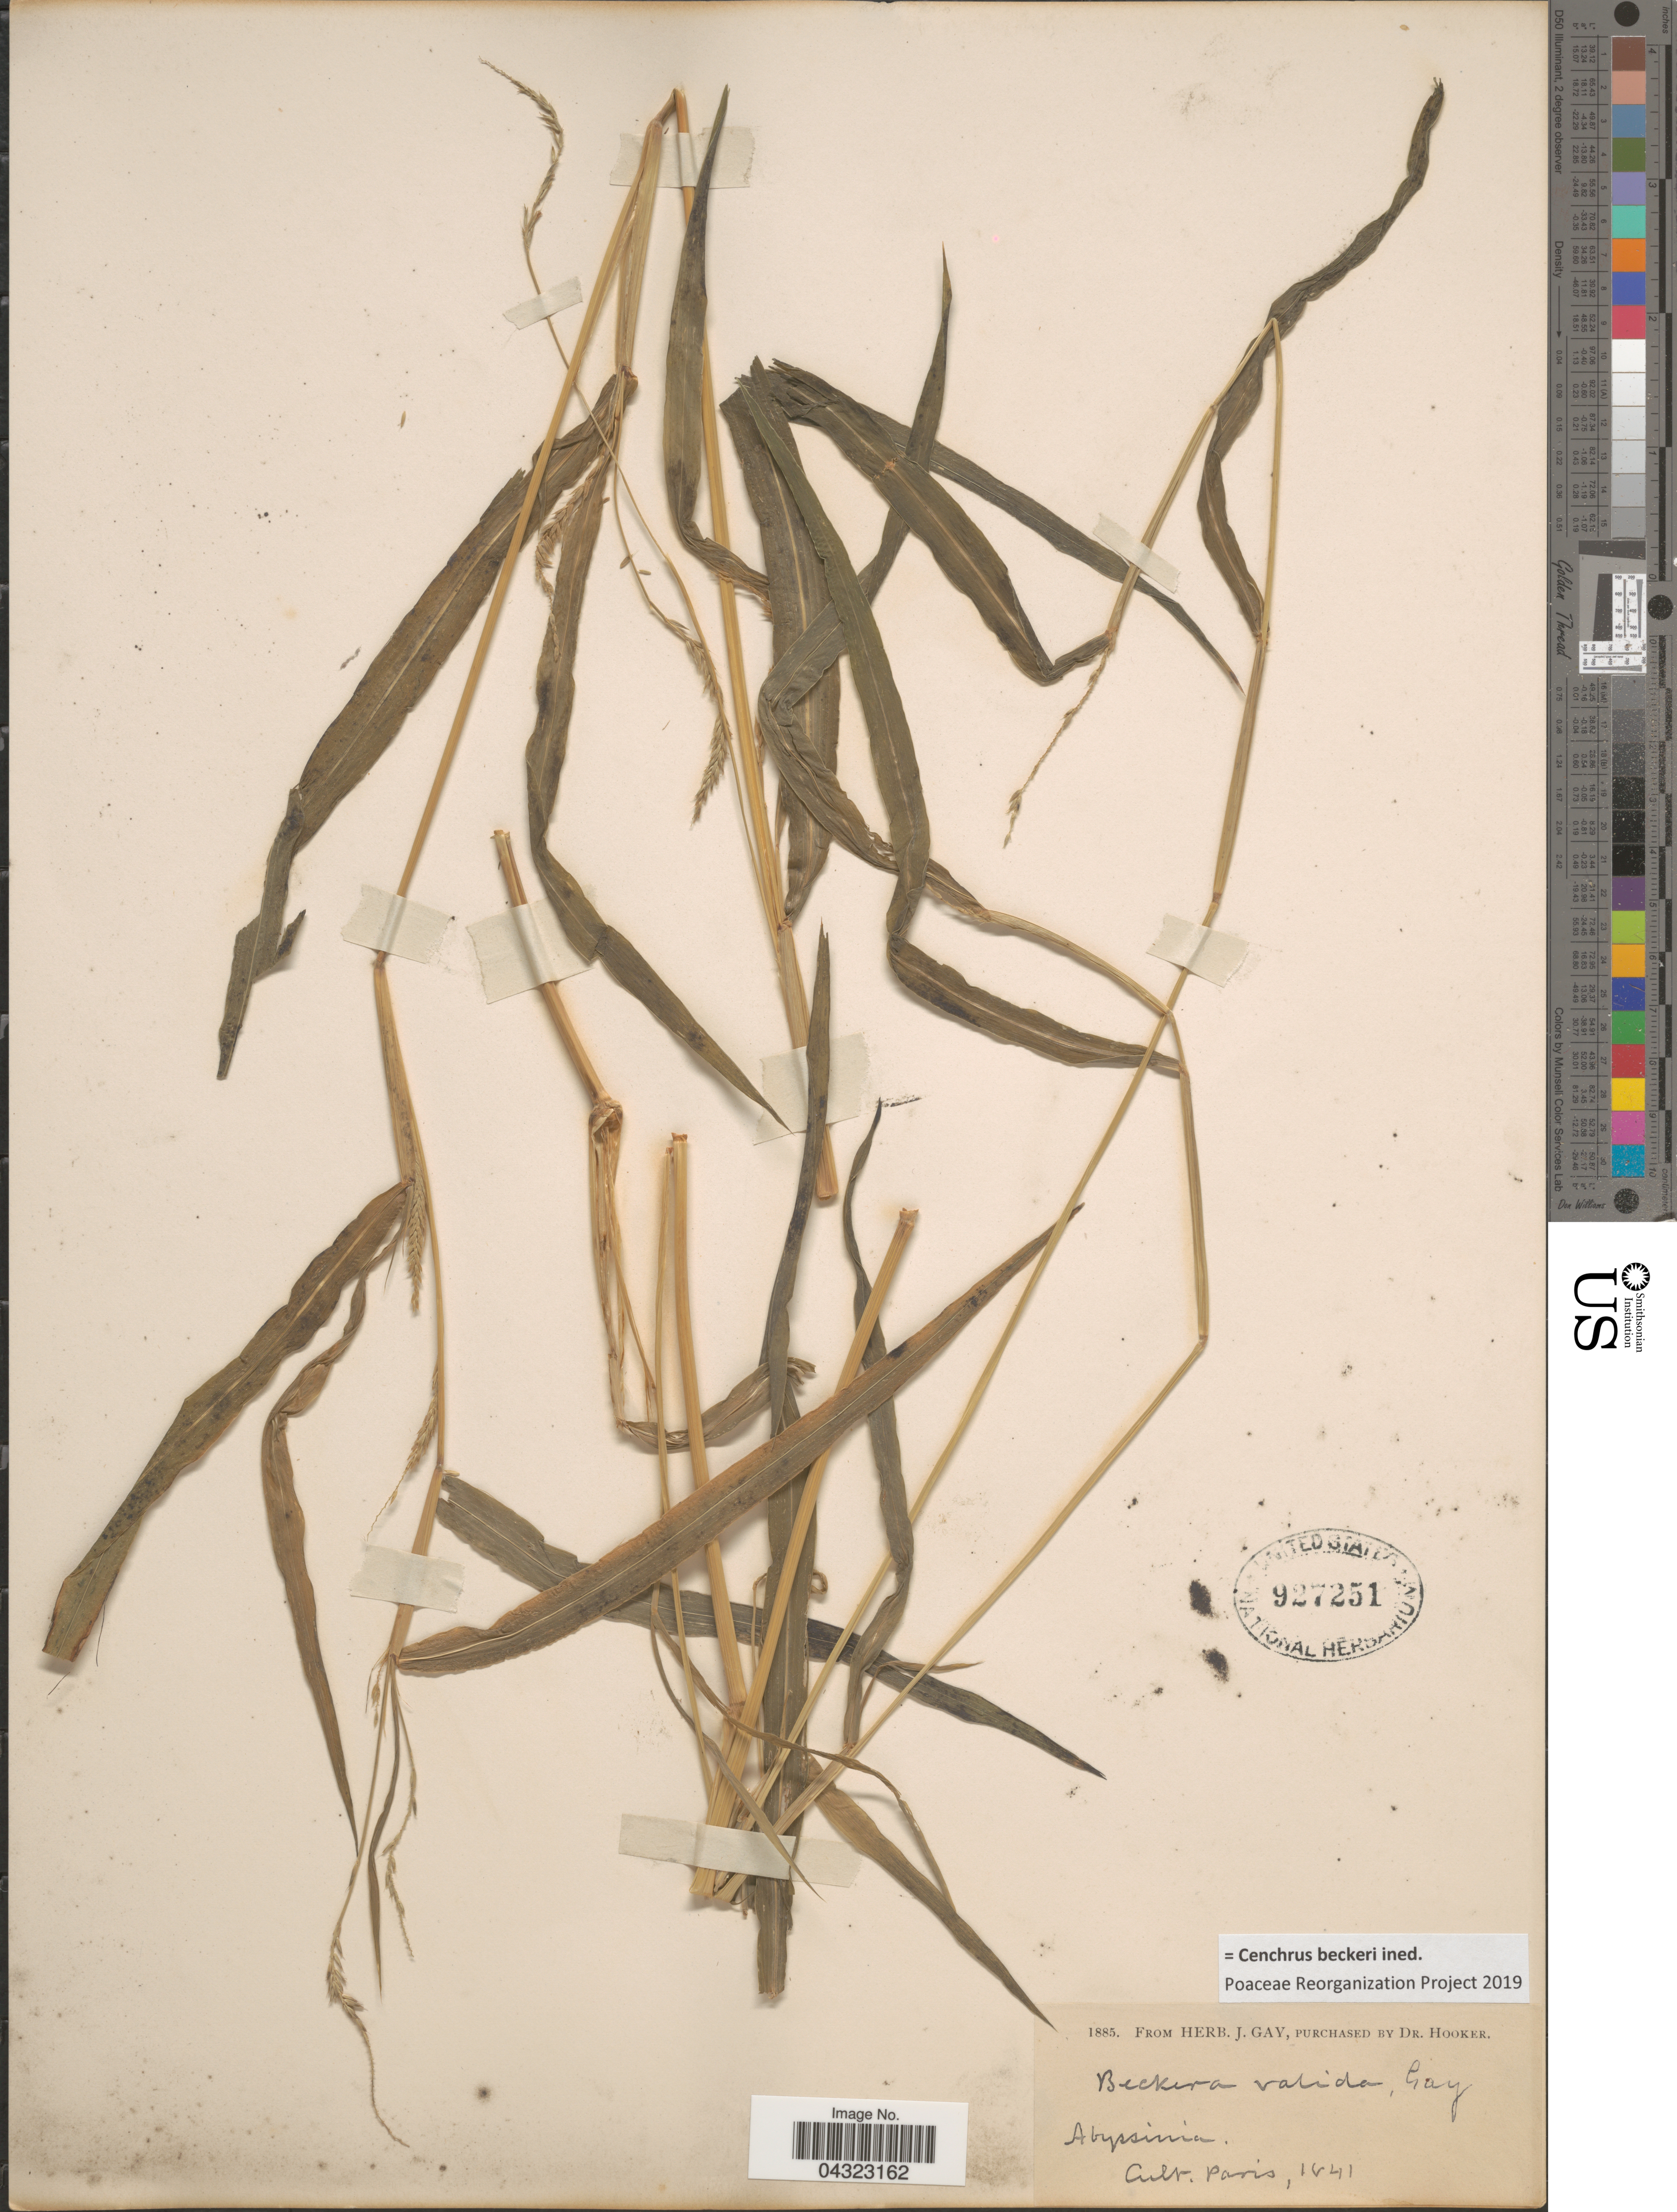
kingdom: Plantae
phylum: Tracheophyta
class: Liliopsida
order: Poales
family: Poaceae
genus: Cenchrus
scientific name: Cenchrus beckerii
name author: ined prp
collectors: ex herb. J. Gay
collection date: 1841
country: France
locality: Cult. Paris.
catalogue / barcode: US 927251